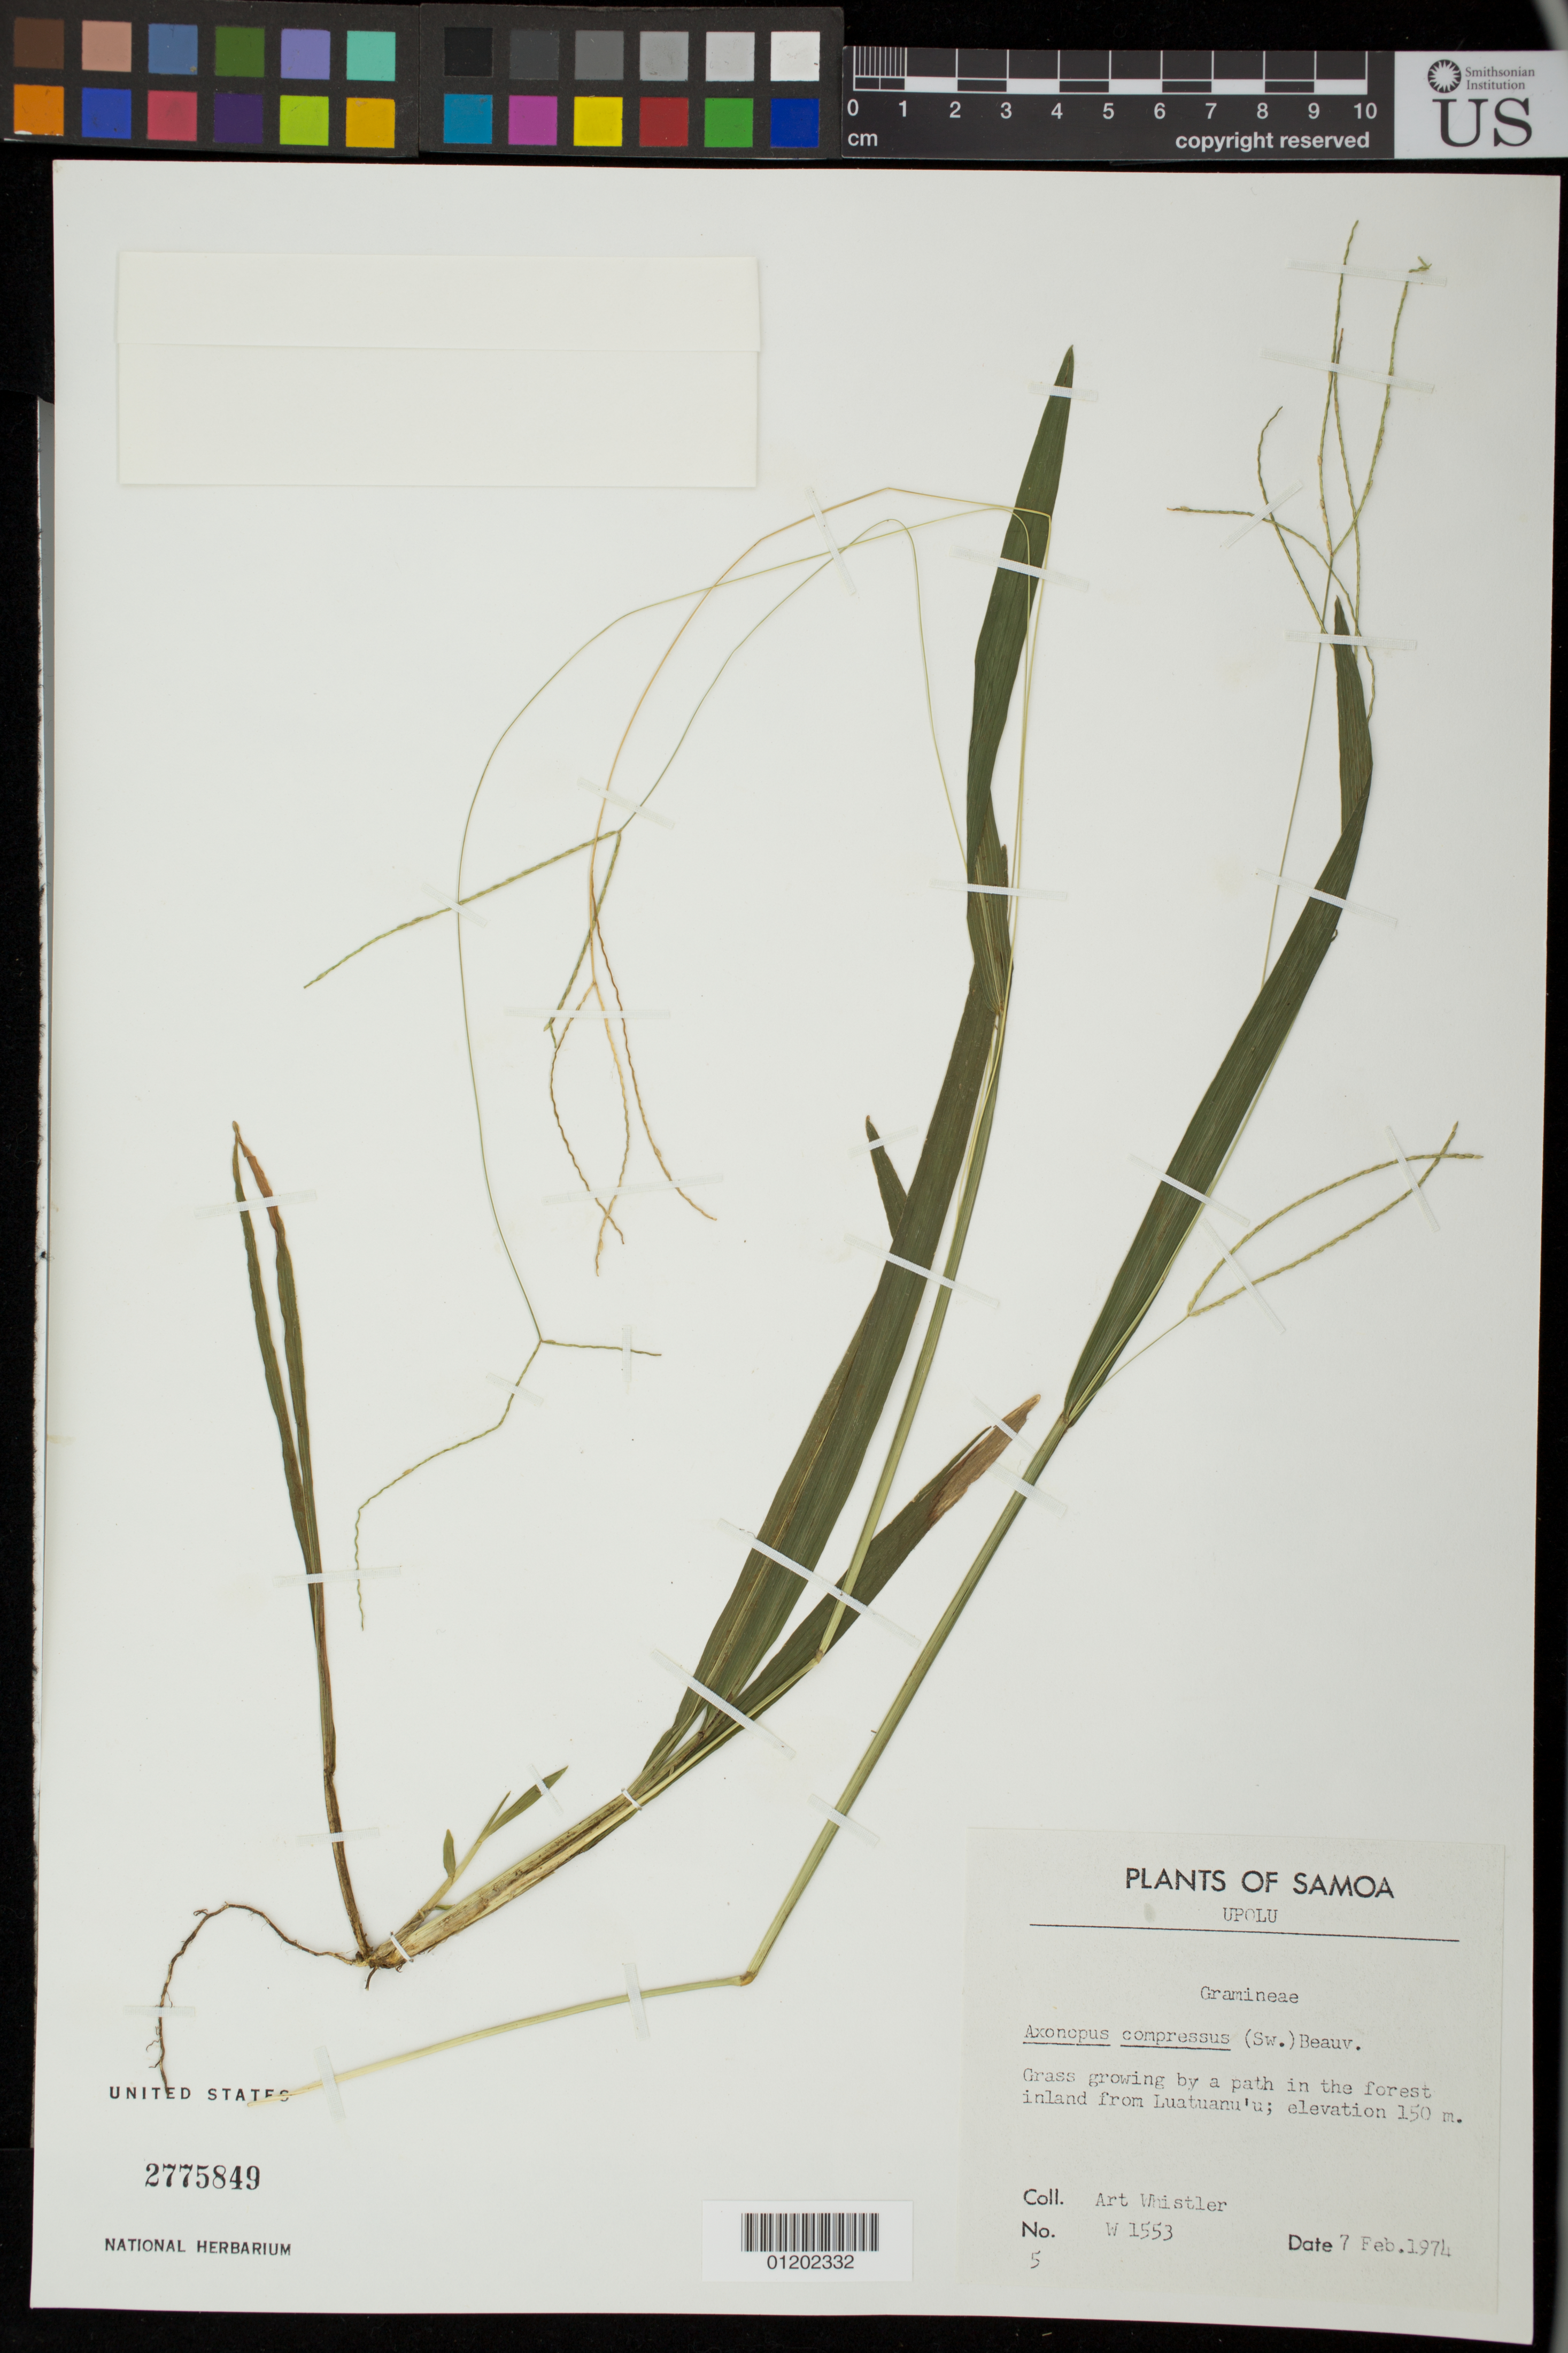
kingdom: Plantae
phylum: Tracheophyta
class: Liliopsida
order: Poales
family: Poaceae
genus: Axonopus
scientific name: Axonopus compressus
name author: (Sw.) P. Beauv.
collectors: A. Whistler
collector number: W 1553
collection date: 1974-02-07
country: Samoa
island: Upolu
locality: By a path in the forest inland from Luatuanu'u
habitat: Forest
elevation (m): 150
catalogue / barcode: US 2775849